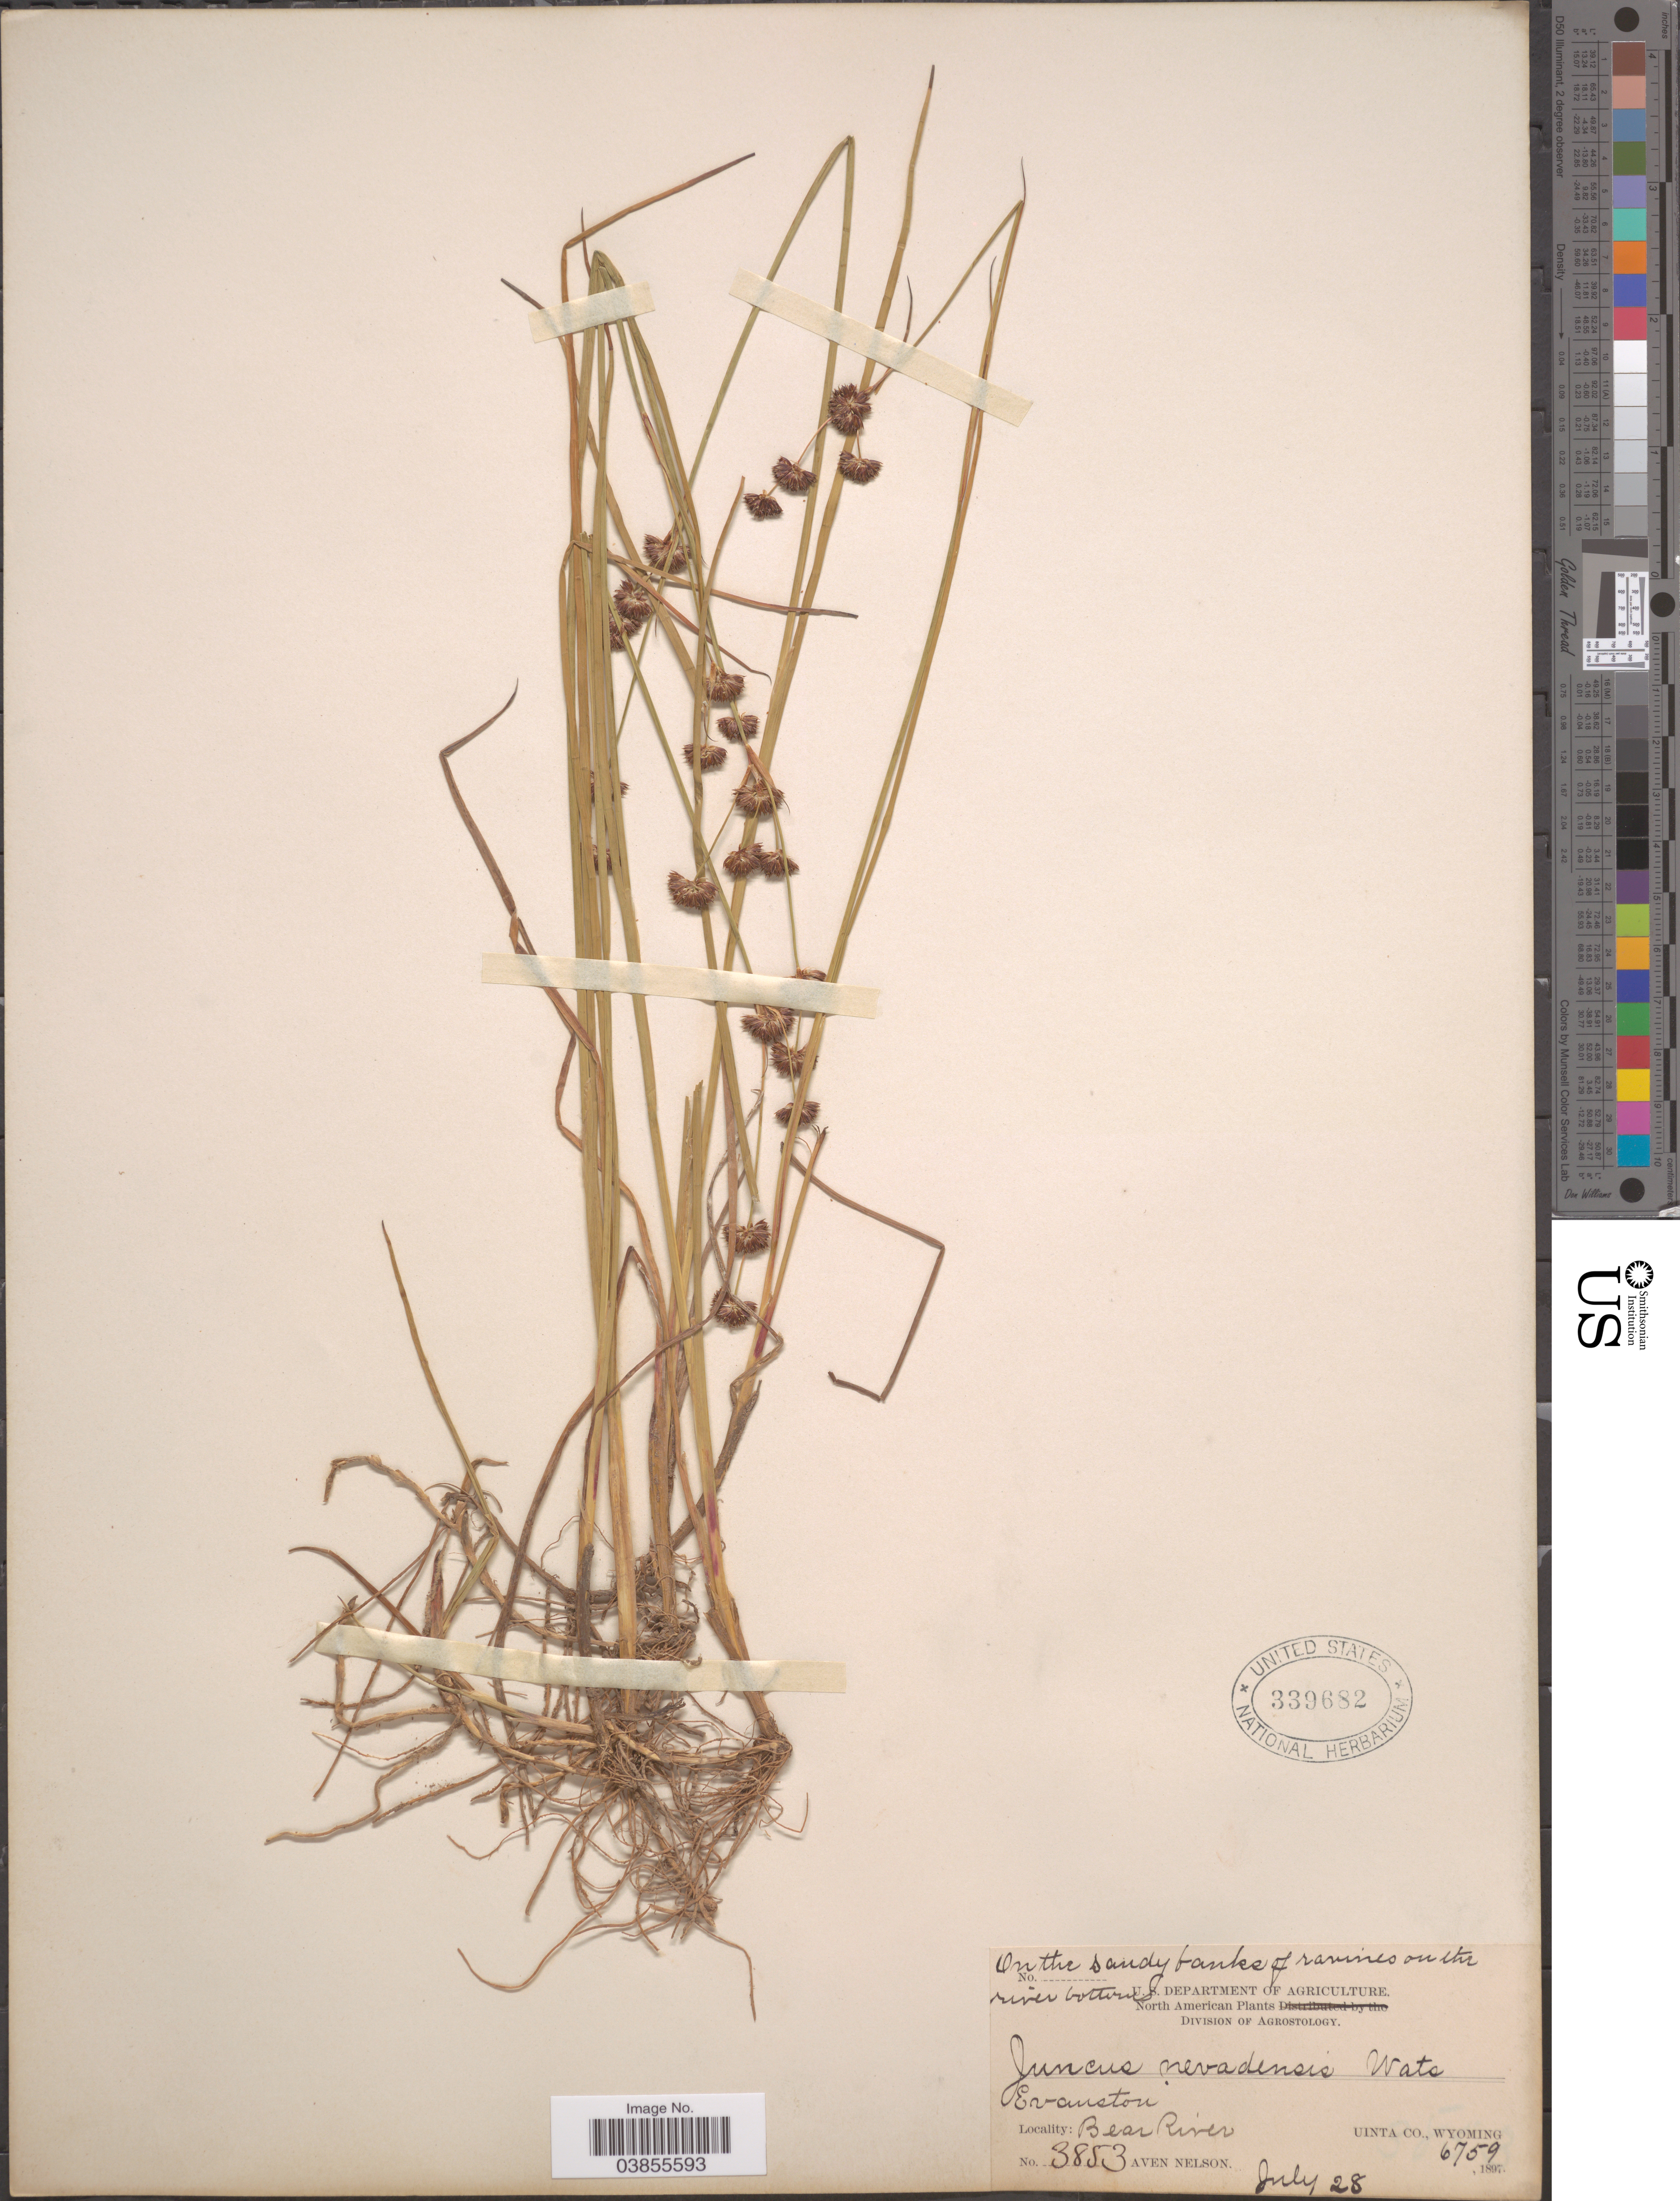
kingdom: Plantae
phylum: Tracheophyta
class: Liliopsida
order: Poales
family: Juncaceae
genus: Juncus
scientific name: Juncus nevadensis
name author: S. Watson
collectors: A. Nelson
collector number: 3853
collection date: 1897-07-28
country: United States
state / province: Wyoming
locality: Evanston. Bear River. Uinta Co.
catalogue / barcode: US 339682